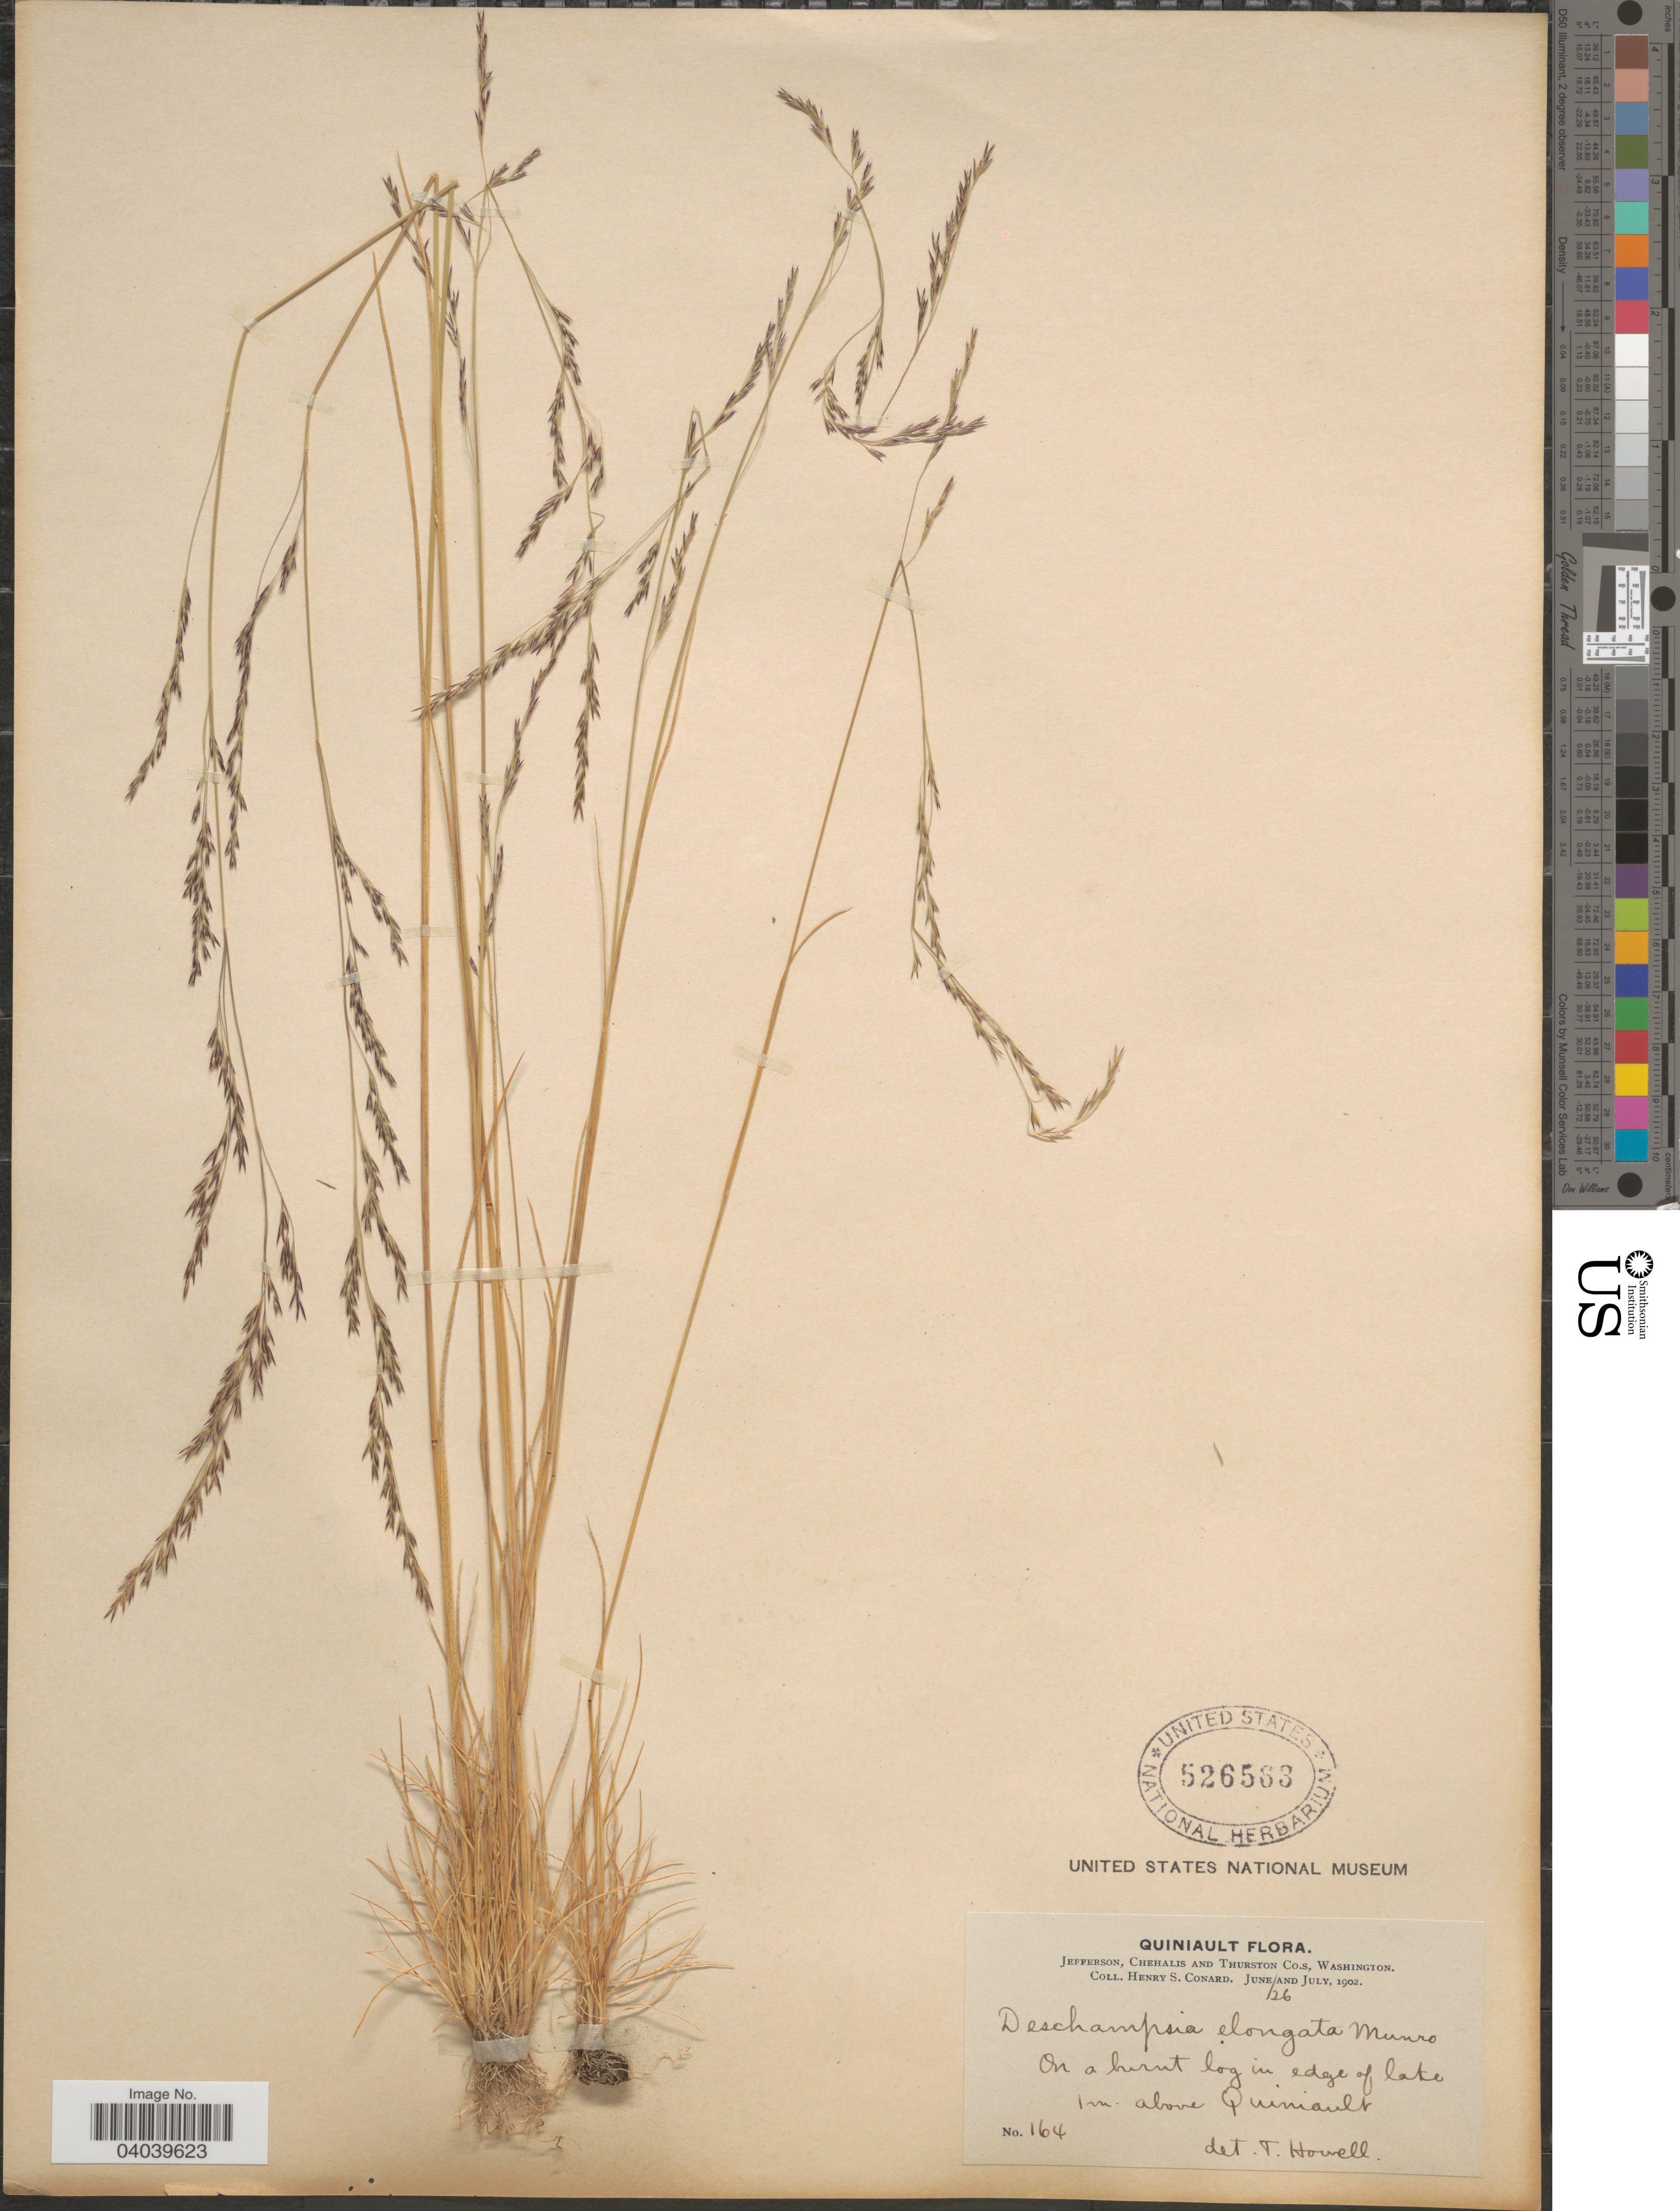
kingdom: Plantae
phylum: Tracheophyta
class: Liliopsida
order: Poales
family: Poaceae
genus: Deschampsia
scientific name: Deschampsia elongata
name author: (Hook.) Munro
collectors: H. S. Conard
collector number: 164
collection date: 1902-06-26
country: United States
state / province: Washington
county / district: Thurston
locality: Quiniault. Jefferson, Chehalis and Thurston Co.s. On a burnt log in edge of late 1 m. above Quiniault.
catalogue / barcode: US 526563